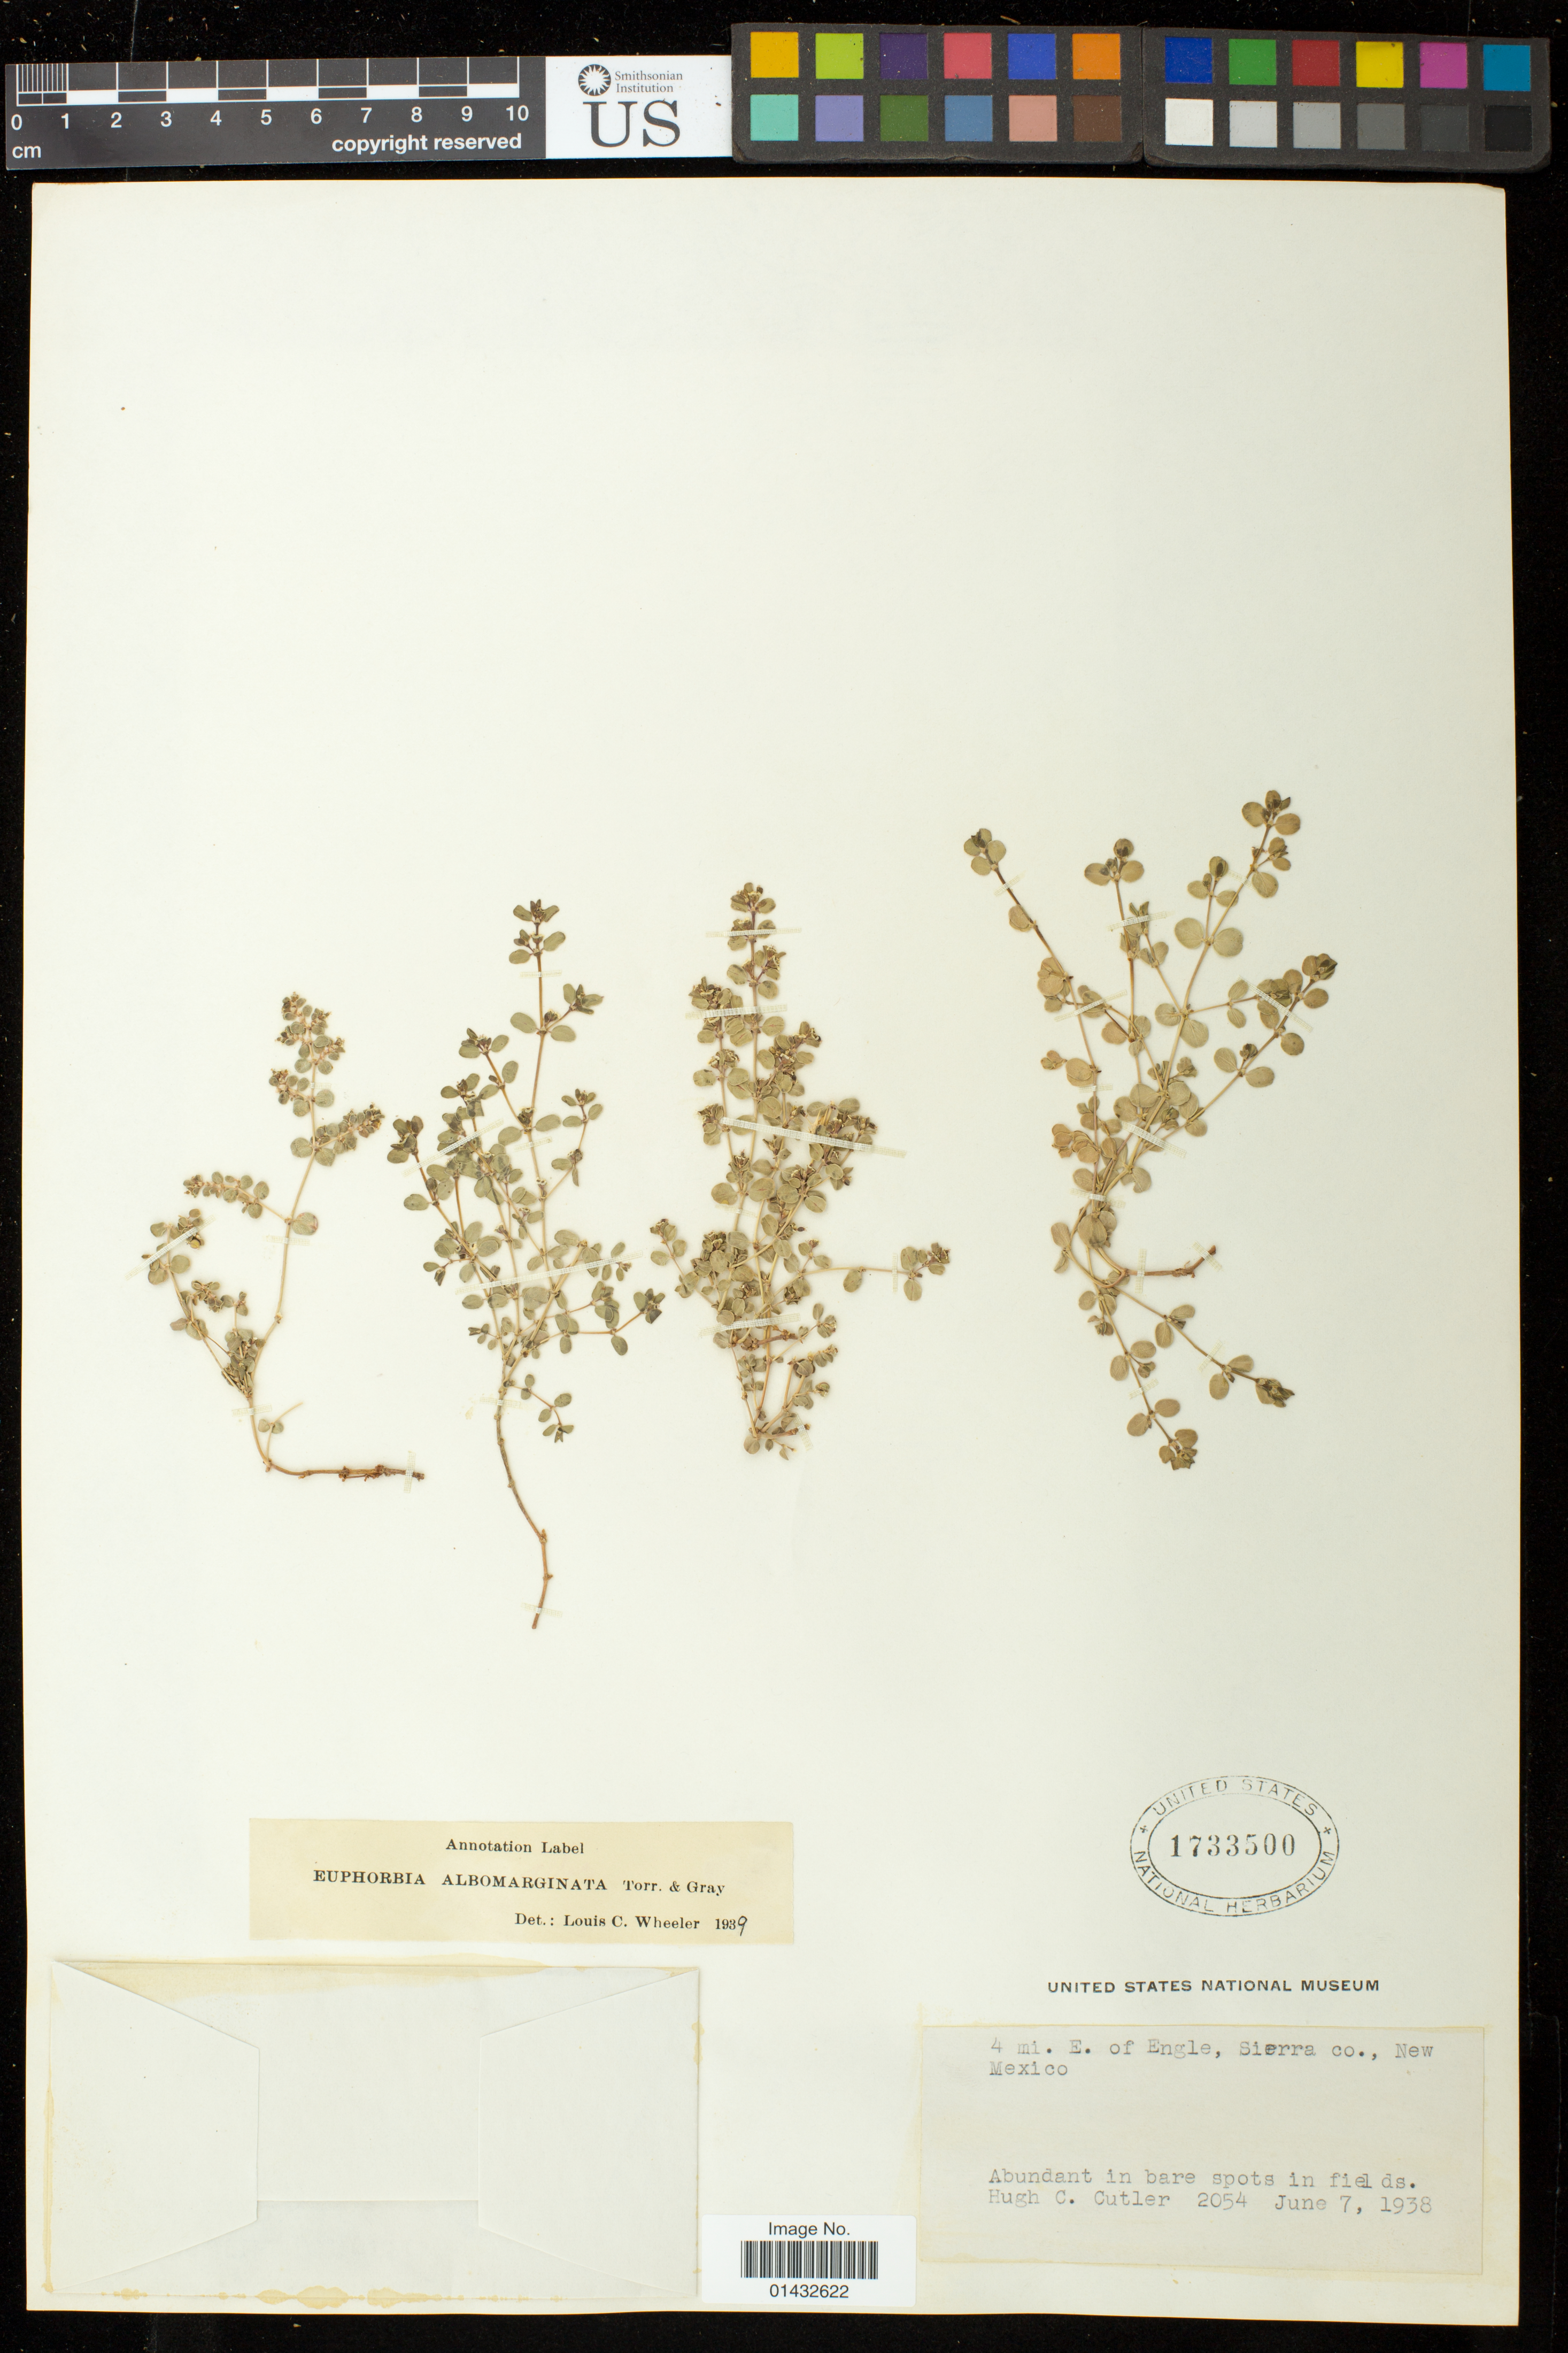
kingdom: Plantae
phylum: Tracheophyta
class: Magnoliopsida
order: Malpighiales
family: Euphorbiaceae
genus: Euphorbia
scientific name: Euphorbia albomarginata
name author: Torr. & A. Gray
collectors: H. C. Cutler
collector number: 2054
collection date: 1938-06-07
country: United States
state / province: New Mexico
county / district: Sierra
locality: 4 mi. E. of Engle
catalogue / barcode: US 1733500